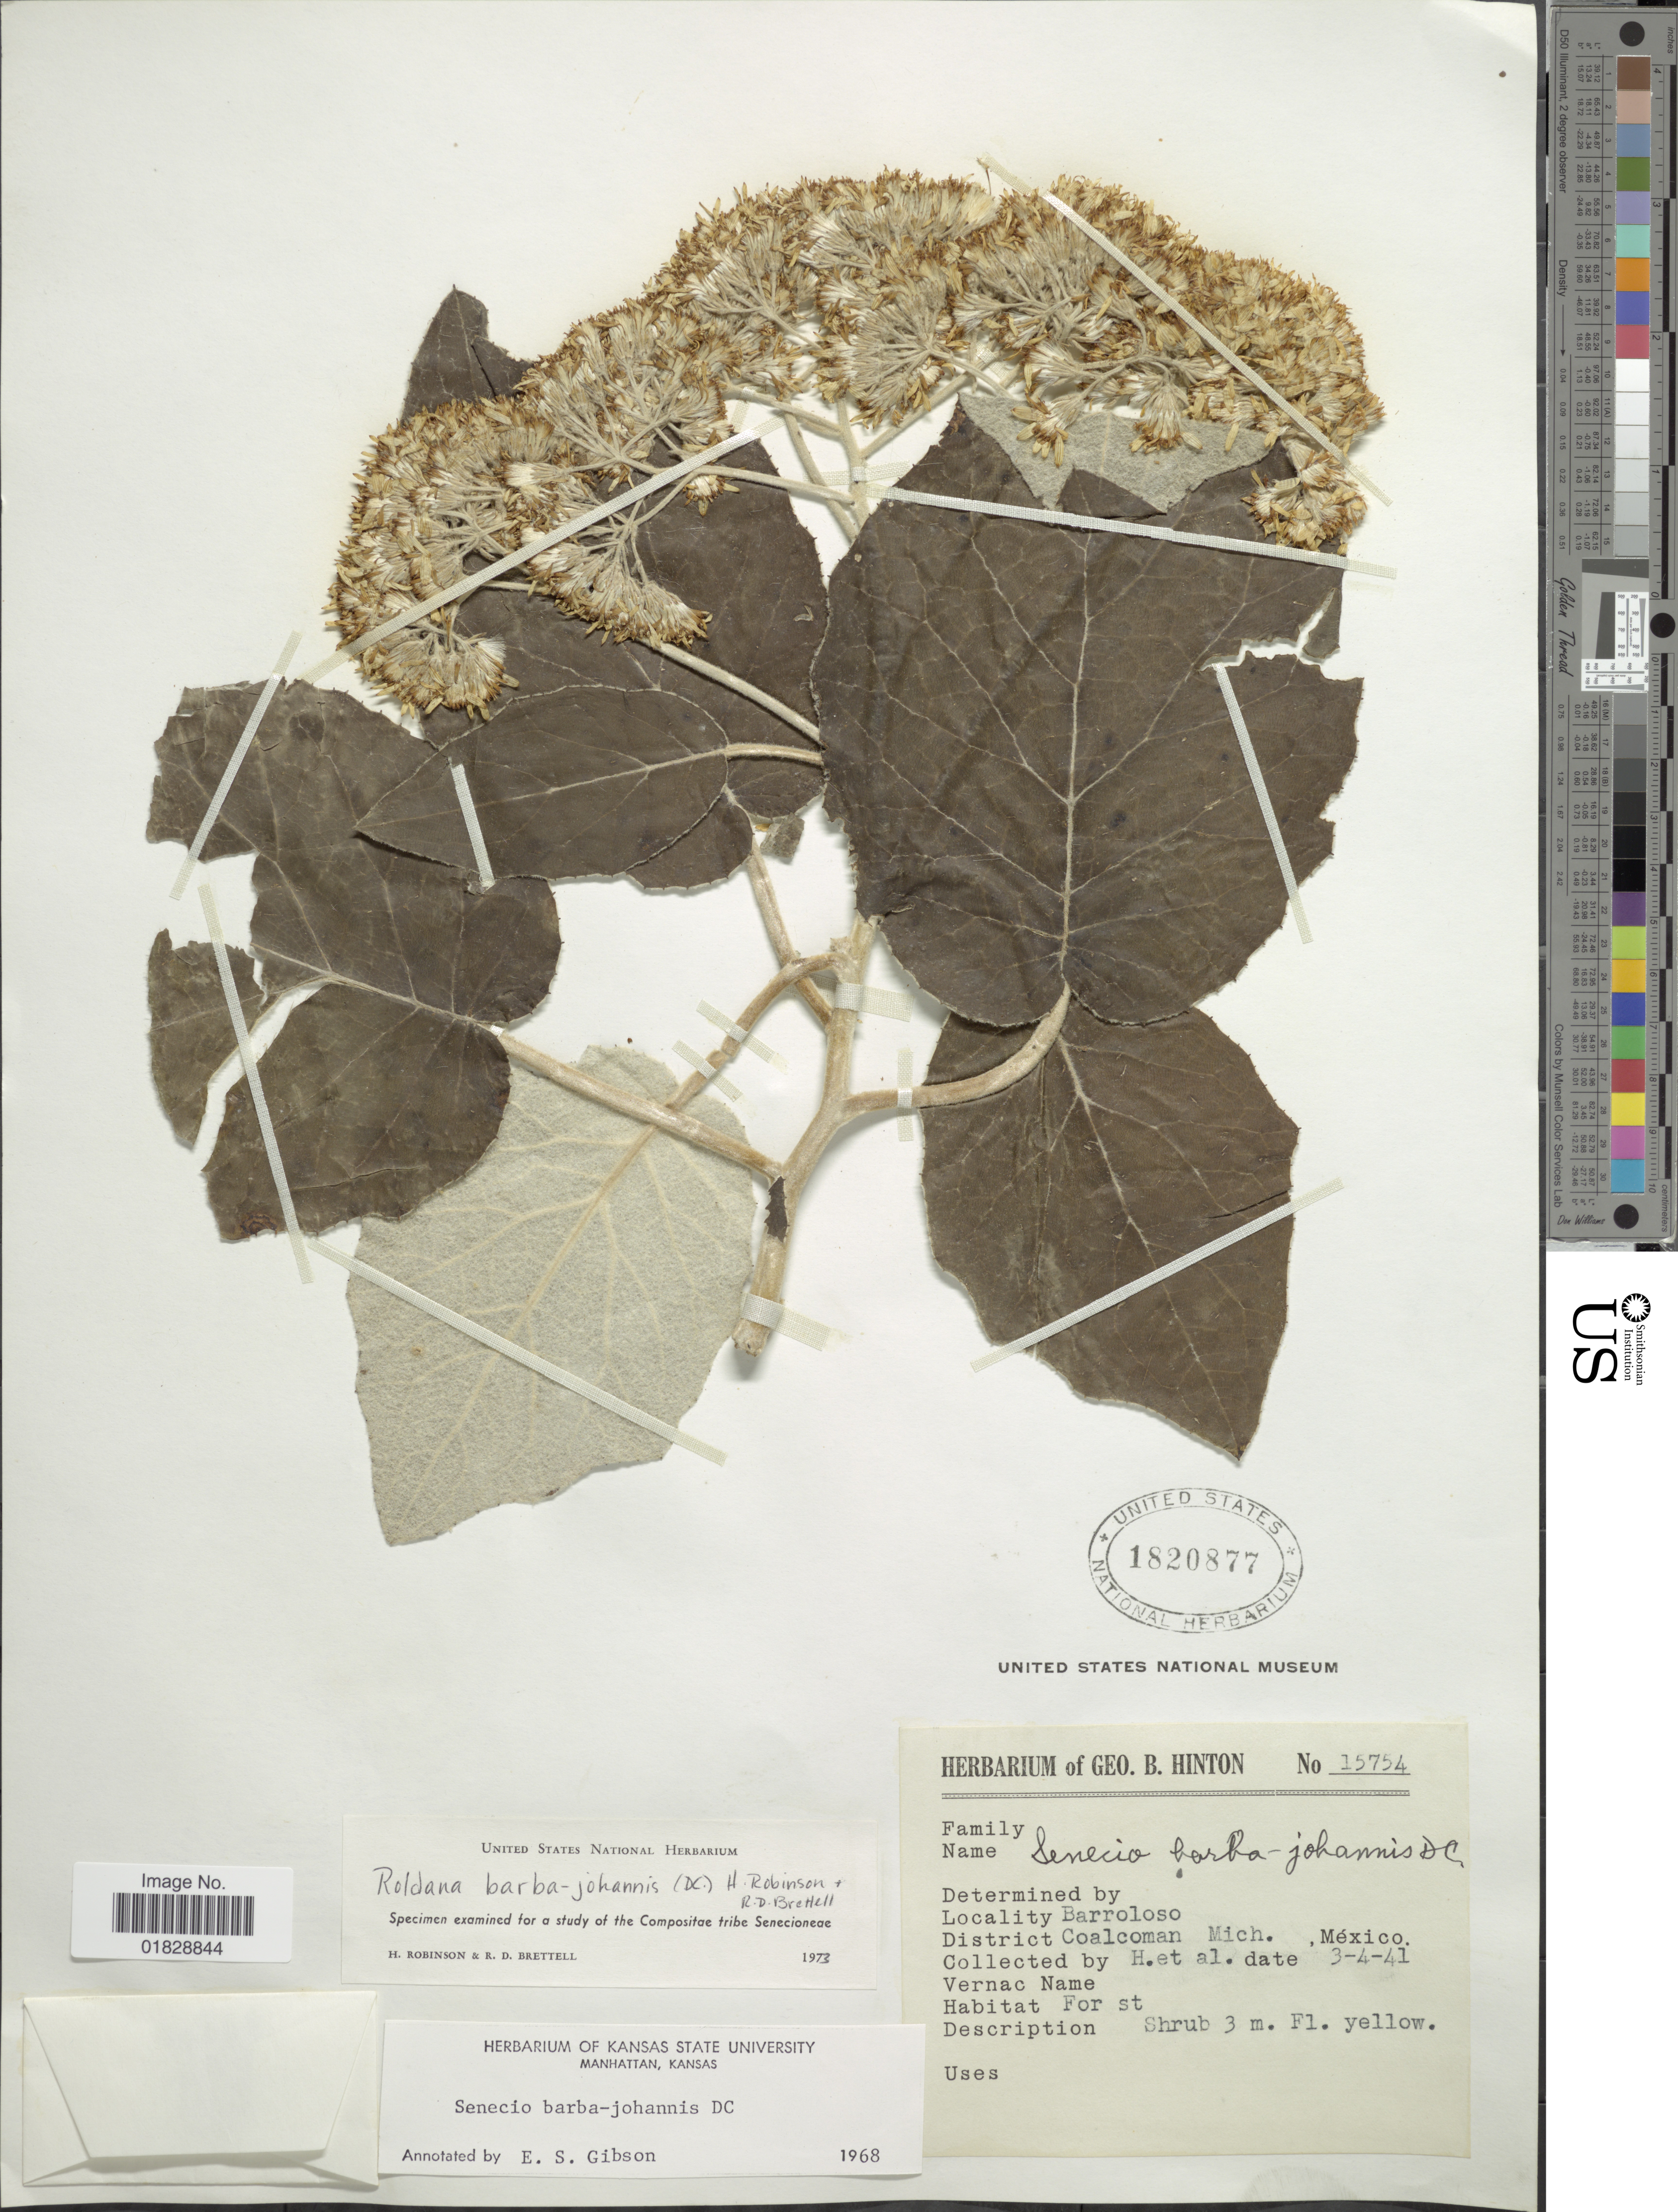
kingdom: Plantae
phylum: Tracheophyta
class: Magnoliopsida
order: Asterales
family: Asteraceae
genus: Roldana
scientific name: Roldana barba-johannis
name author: (DC.) H. Rob. & Brettell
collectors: G. B. Hinton & et al.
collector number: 15754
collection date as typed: Transcribed d/m/y: 4/3/41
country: Mexico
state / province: Michoacán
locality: Barroloso. District Coalcoman Mich., México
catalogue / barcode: US 1820877